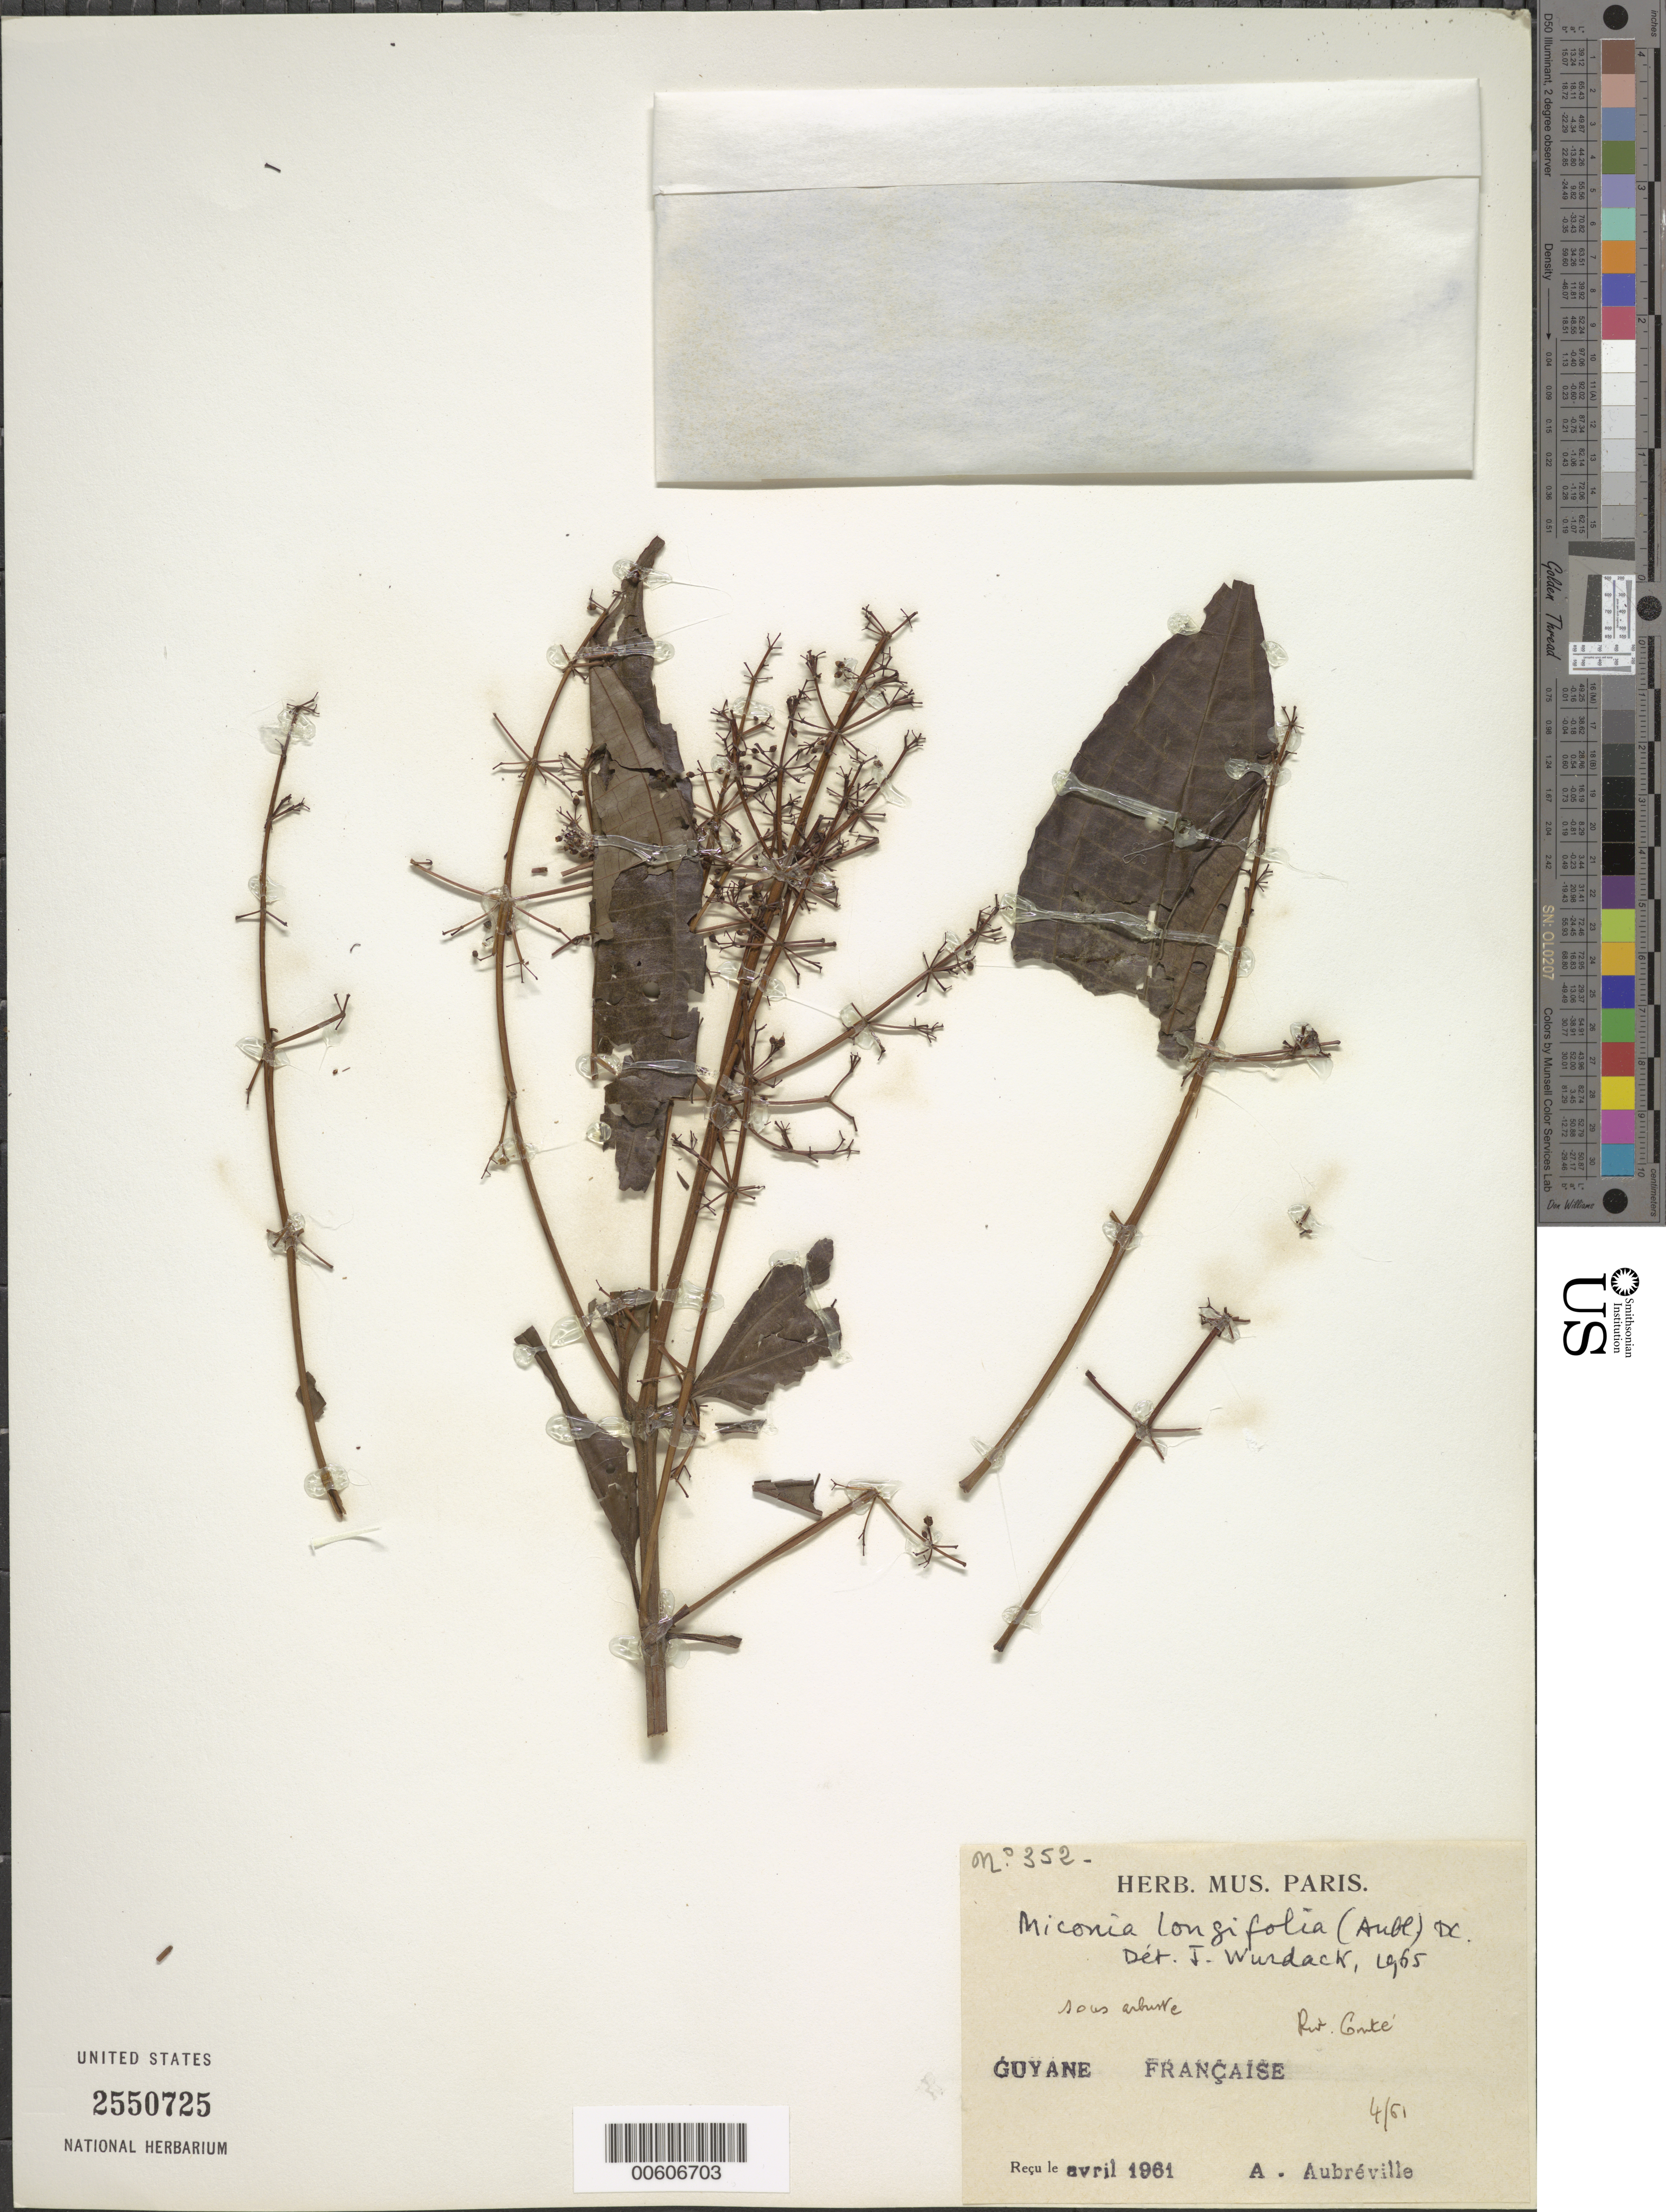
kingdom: Plantae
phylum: Tracheophyta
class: Magnoliopsida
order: Myrtales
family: Melastomataceae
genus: Miconia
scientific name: Miconia longifolia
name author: (Aubl.) DC.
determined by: Wurdack, John J., (US), US (UNITED STATES)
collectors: A. Aubréville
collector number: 352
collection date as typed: Apr-61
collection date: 1961-04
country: French Guiana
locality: Rivière Comté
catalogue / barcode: US 2550725